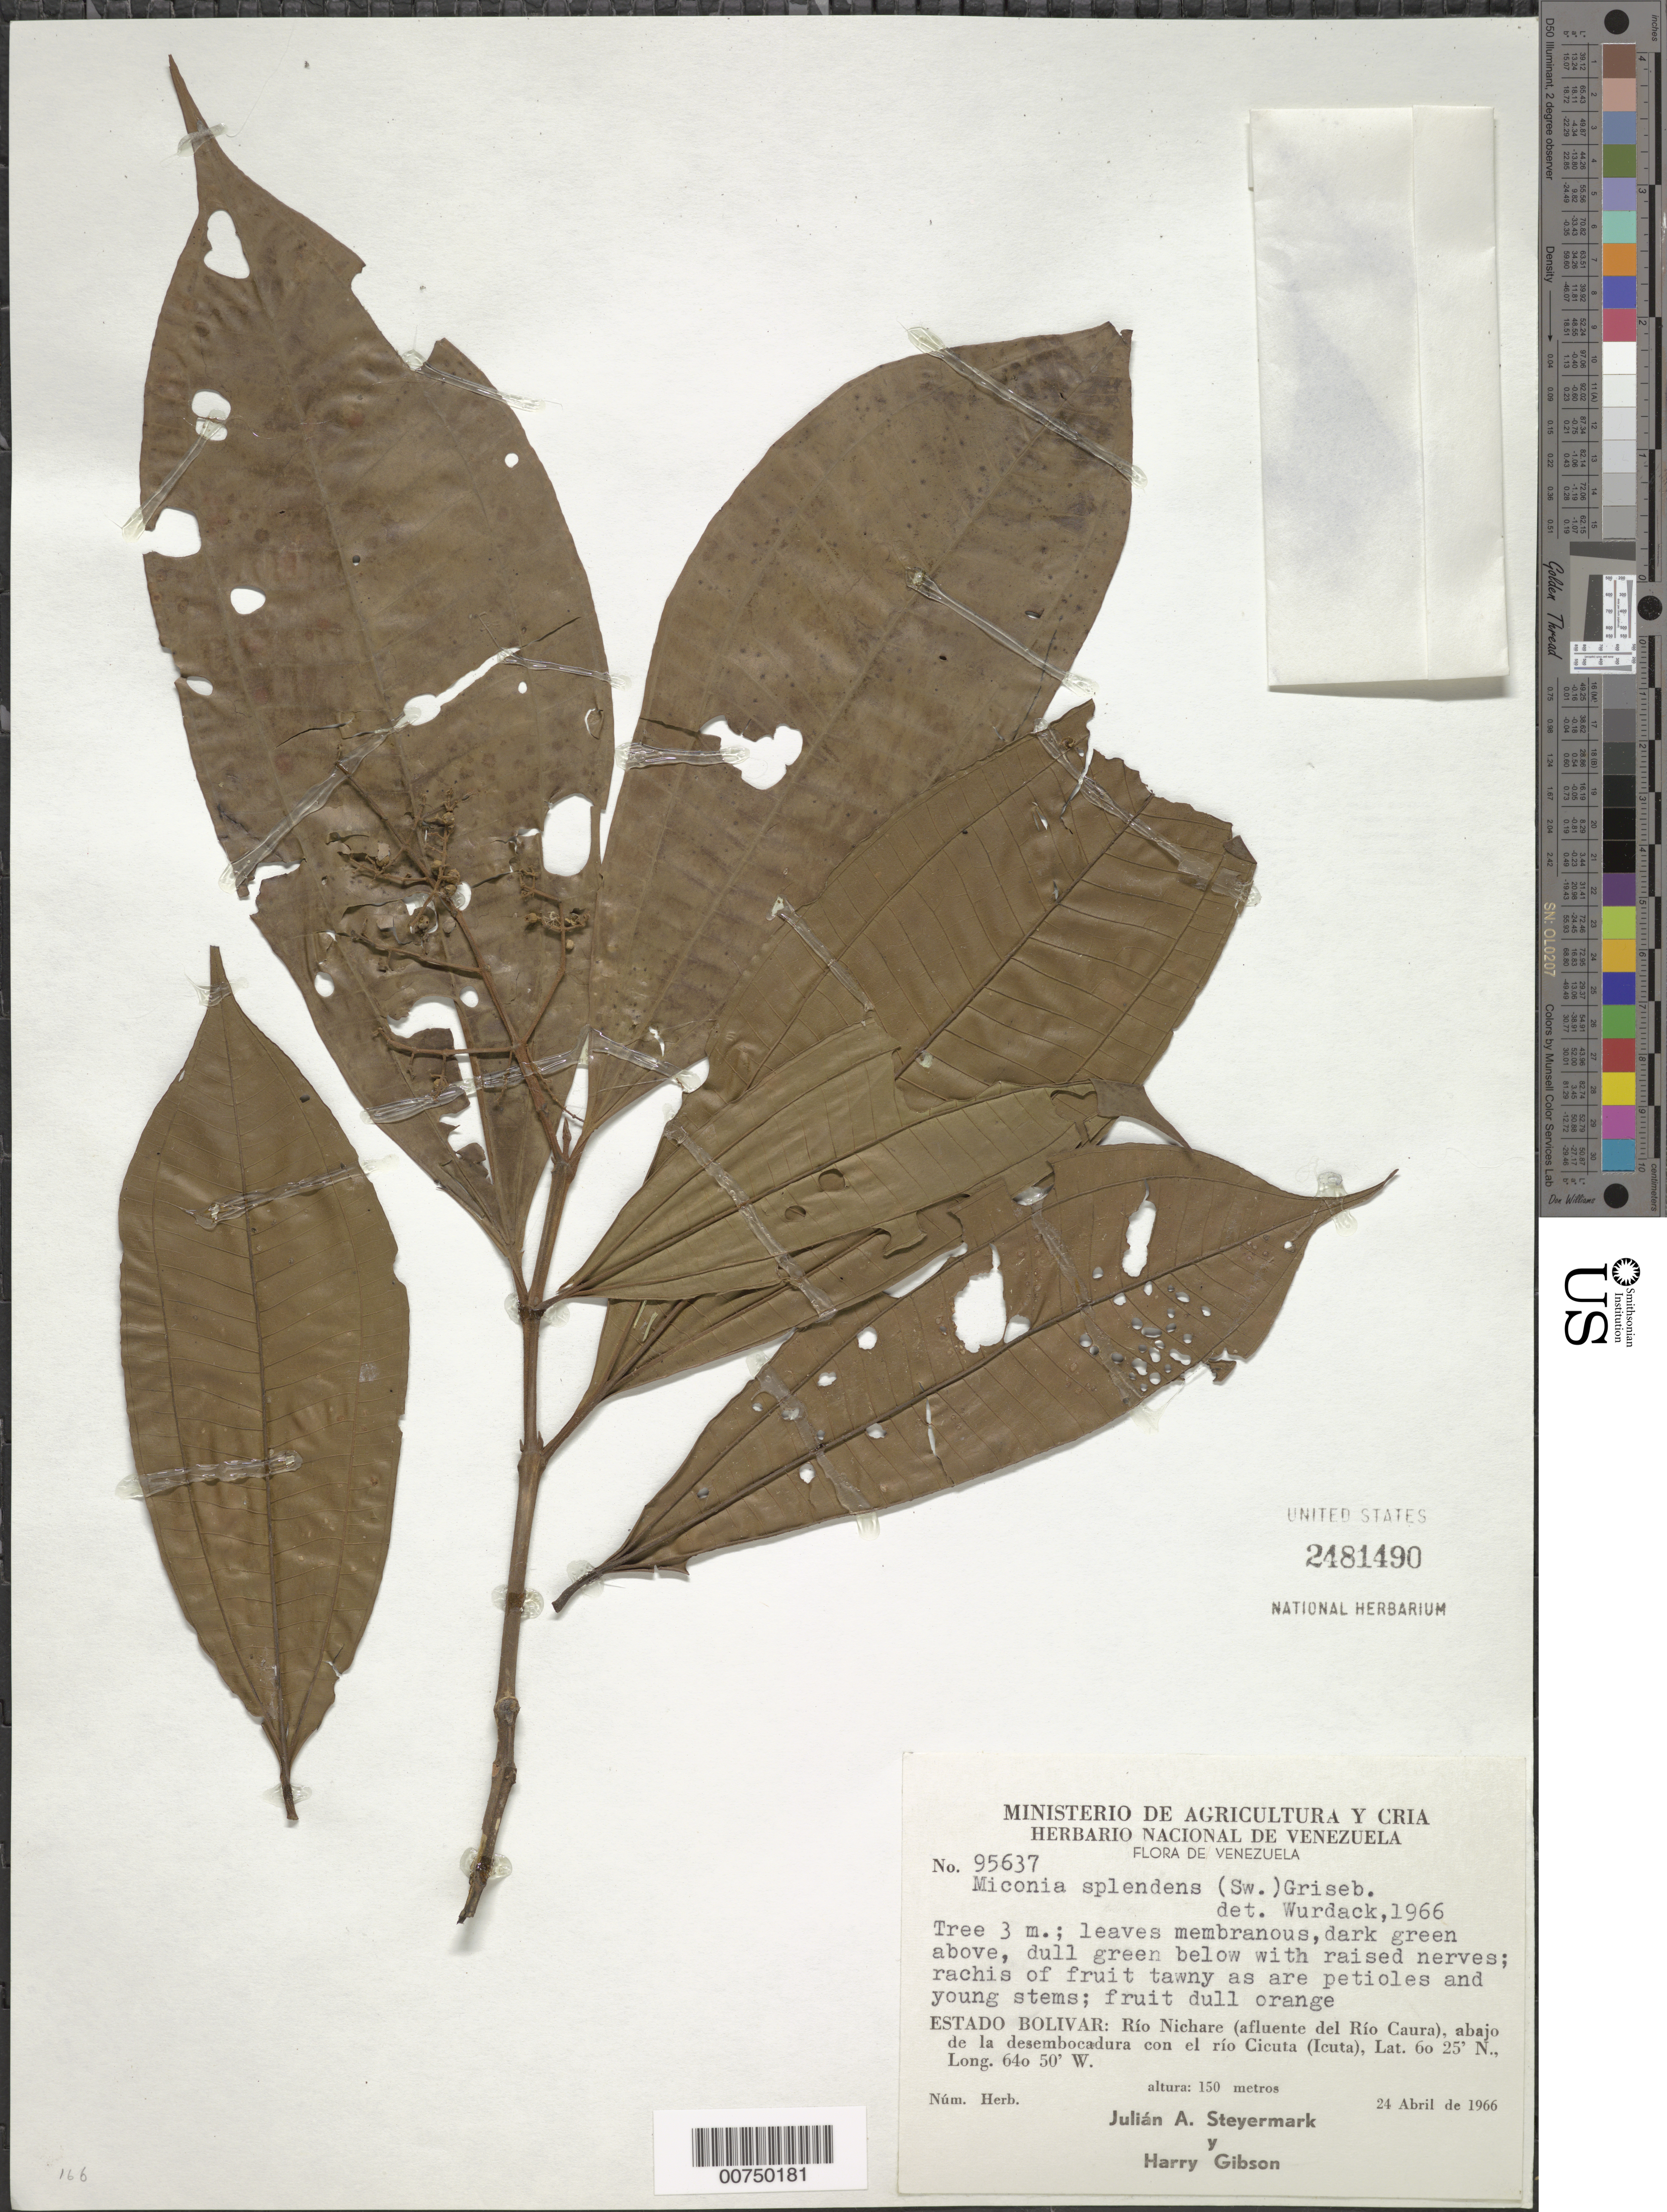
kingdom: Plantae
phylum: Tracheophyta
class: Magnoliopsida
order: Myrtales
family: Melastomataceae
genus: Miconia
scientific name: Miconia splendens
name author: (Sw.) Griseb.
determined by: Wurdack, John J., (US), US (UNITED STATES)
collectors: J. Steyermark & H. Gibson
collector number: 95637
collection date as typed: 24-Apr-66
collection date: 1966-04-24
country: Venezuela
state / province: Bolívar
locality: Río Nichare, near mouth of Río Cicuta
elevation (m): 150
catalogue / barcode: US 2481490